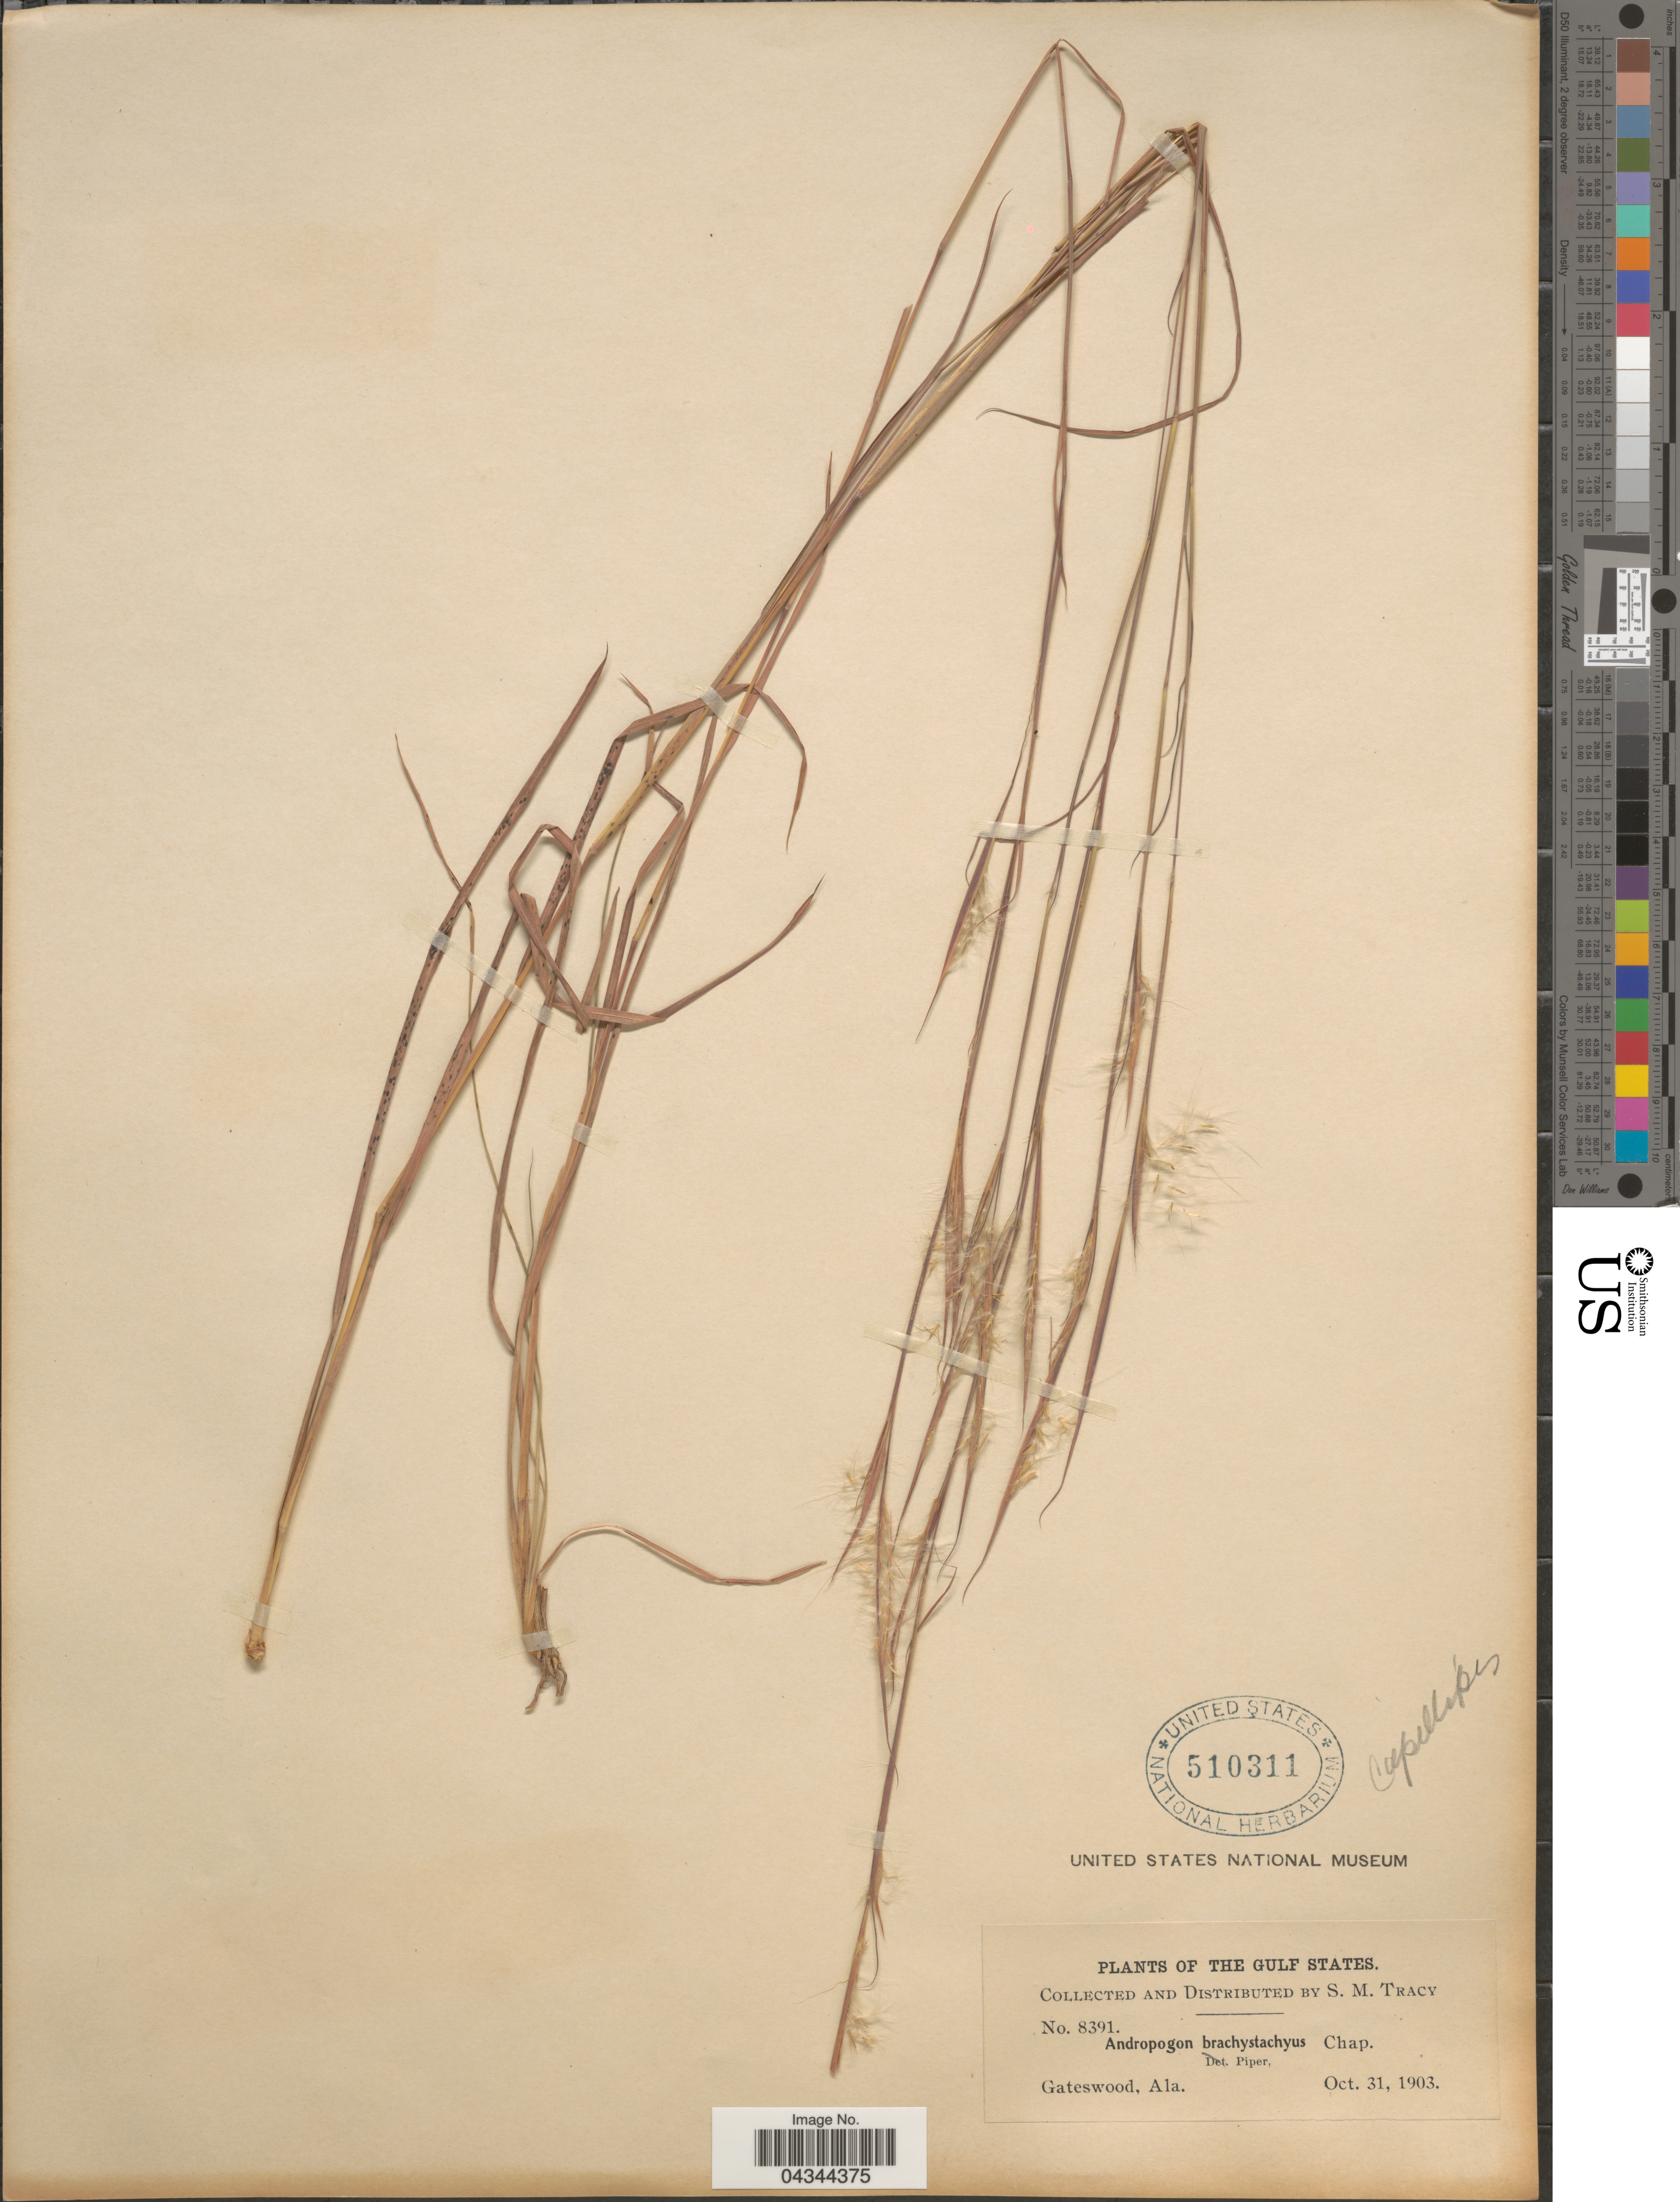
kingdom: Plantae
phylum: Tracheophyta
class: Liliopsida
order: Poales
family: Poaceae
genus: Andropogon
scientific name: Andropogon virginicus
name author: L.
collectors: S. M. Tracy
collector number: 8391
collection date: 1903-10-31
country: United States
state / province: Alabama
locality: The Gulf States. Gateswood.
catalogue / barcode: US 510311